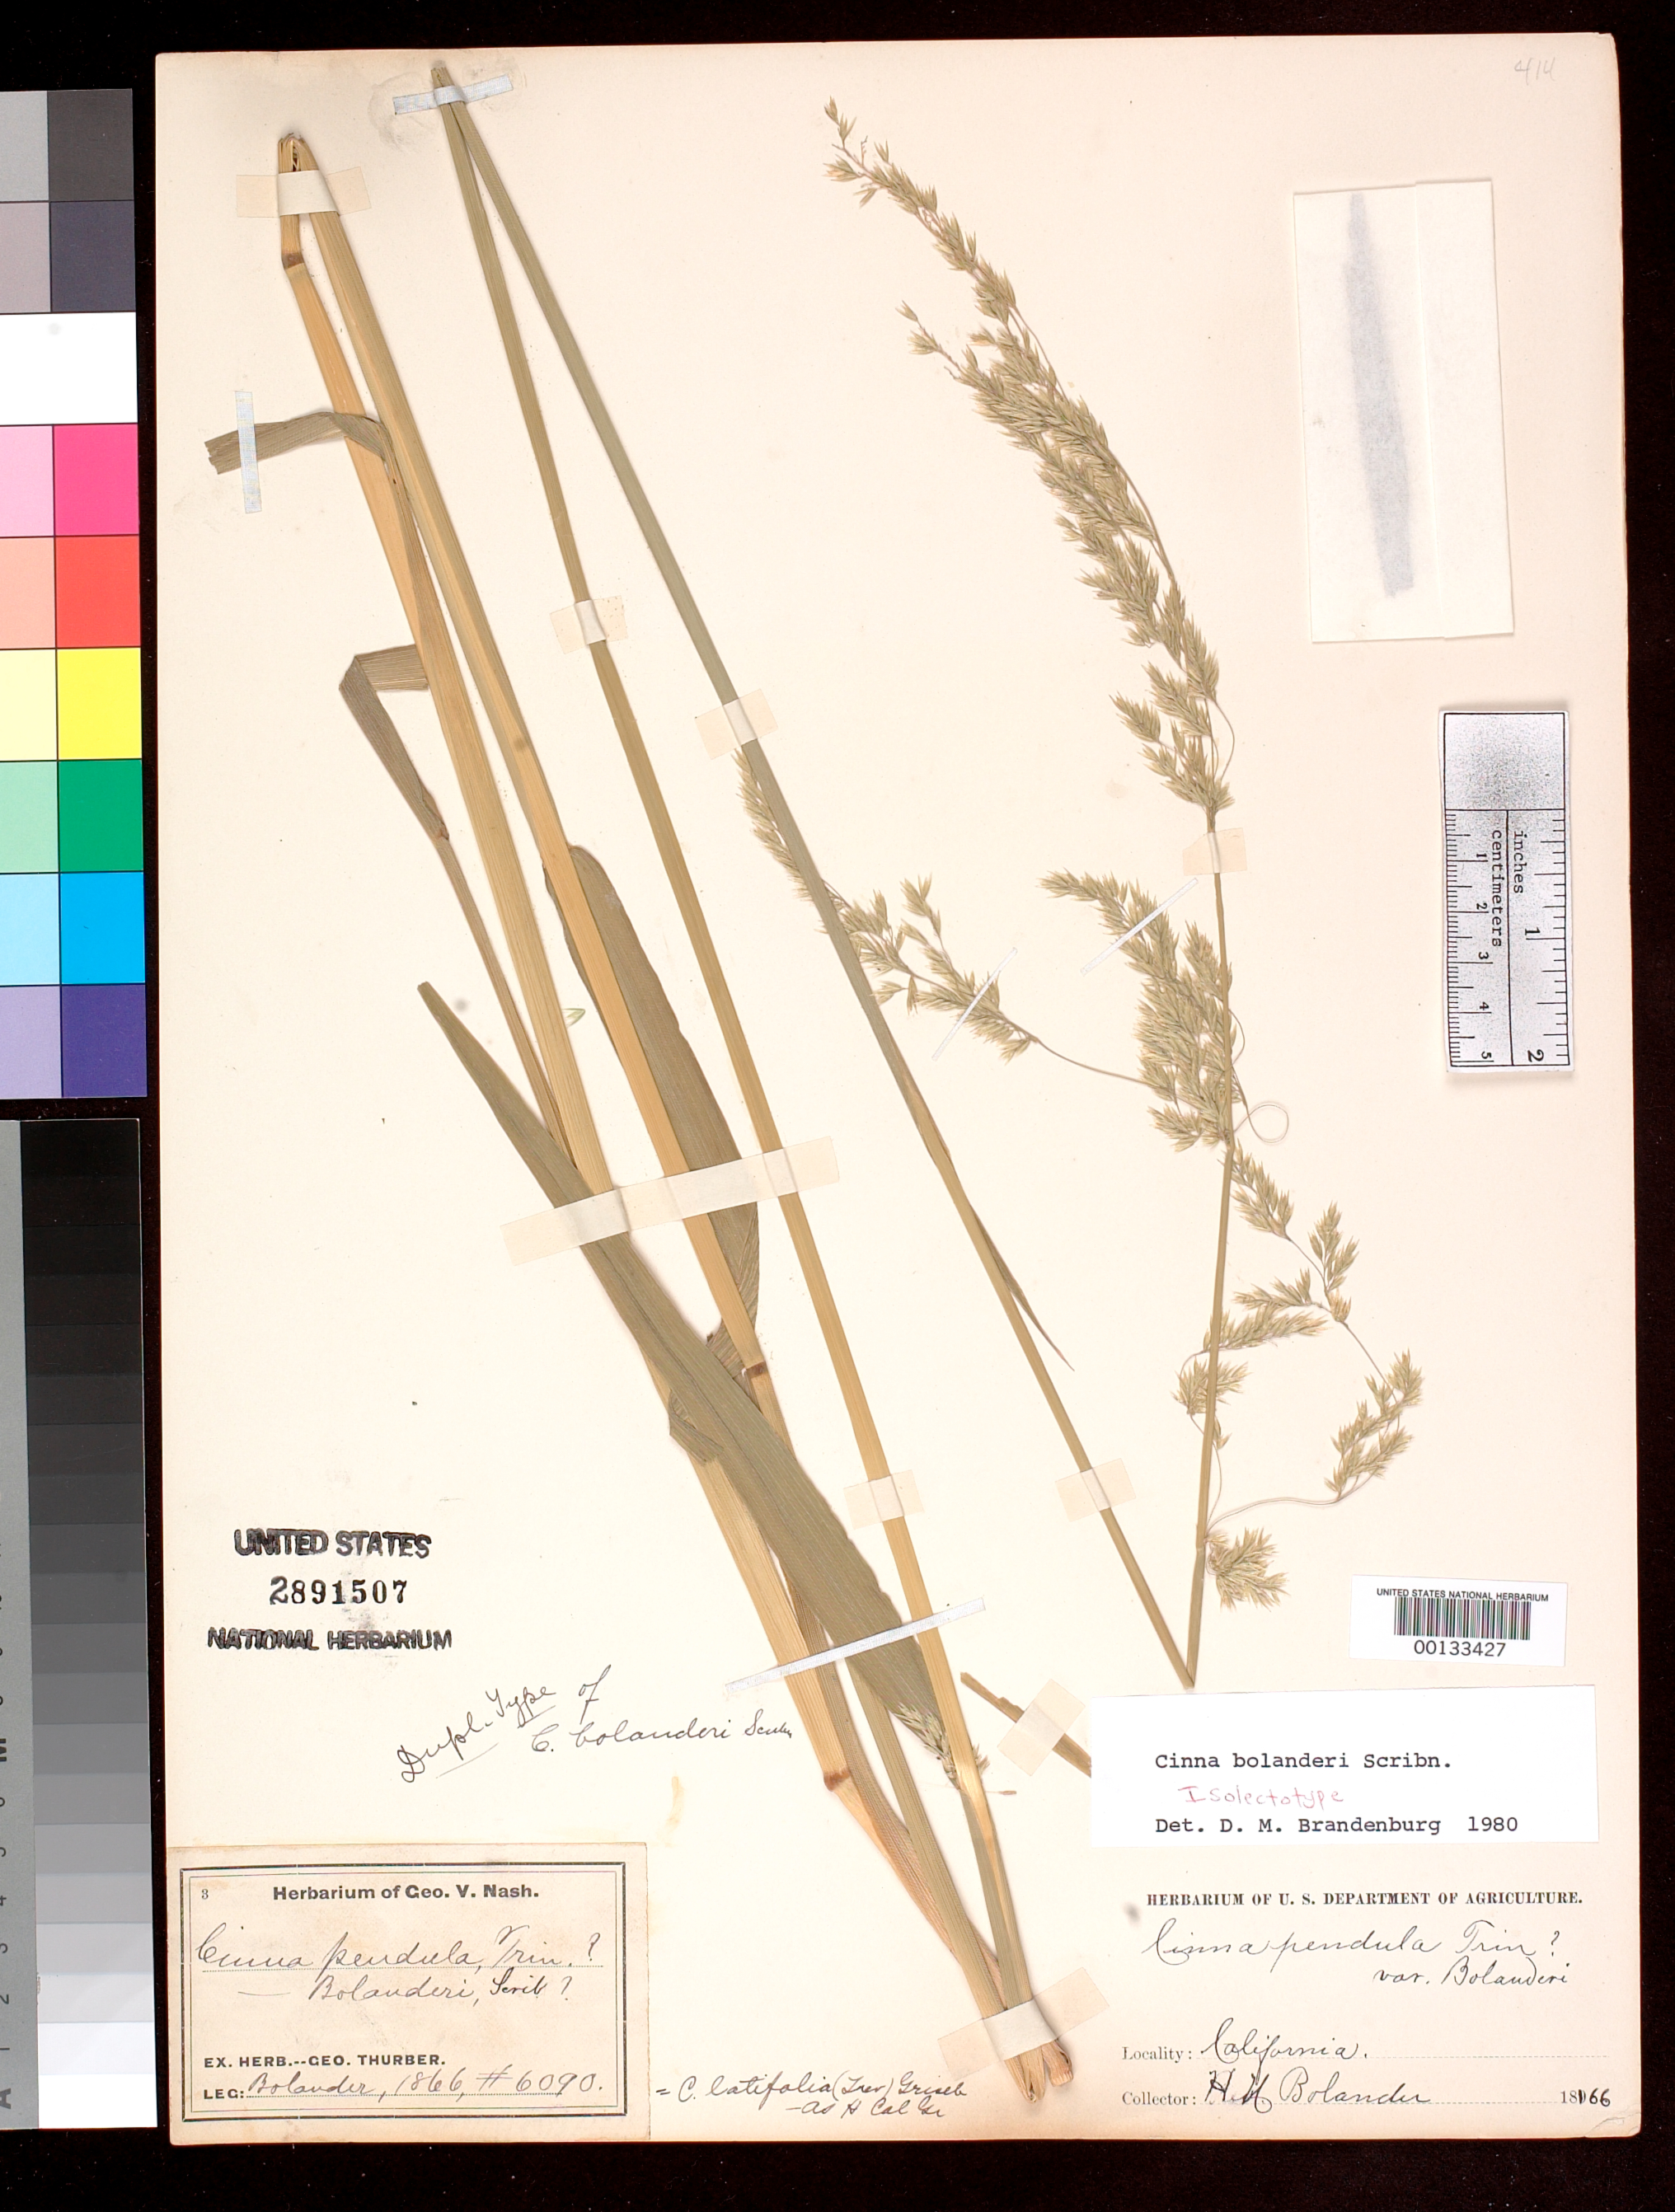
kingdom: Plantae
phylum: Tracheophyta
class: Liliopsida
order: Poales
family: Poaceae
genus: Cinna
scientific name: Cinna bolanderi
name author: Scribn.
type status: Isolectotype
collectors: H. Bolander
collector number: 6090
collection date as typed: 1866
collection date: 1866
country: United States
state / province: California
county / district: Mariposa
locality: Big Tree Grove, Yosemite Natl. Park; alt. 6500 ft.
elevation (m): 1981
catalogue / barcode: US 2891507